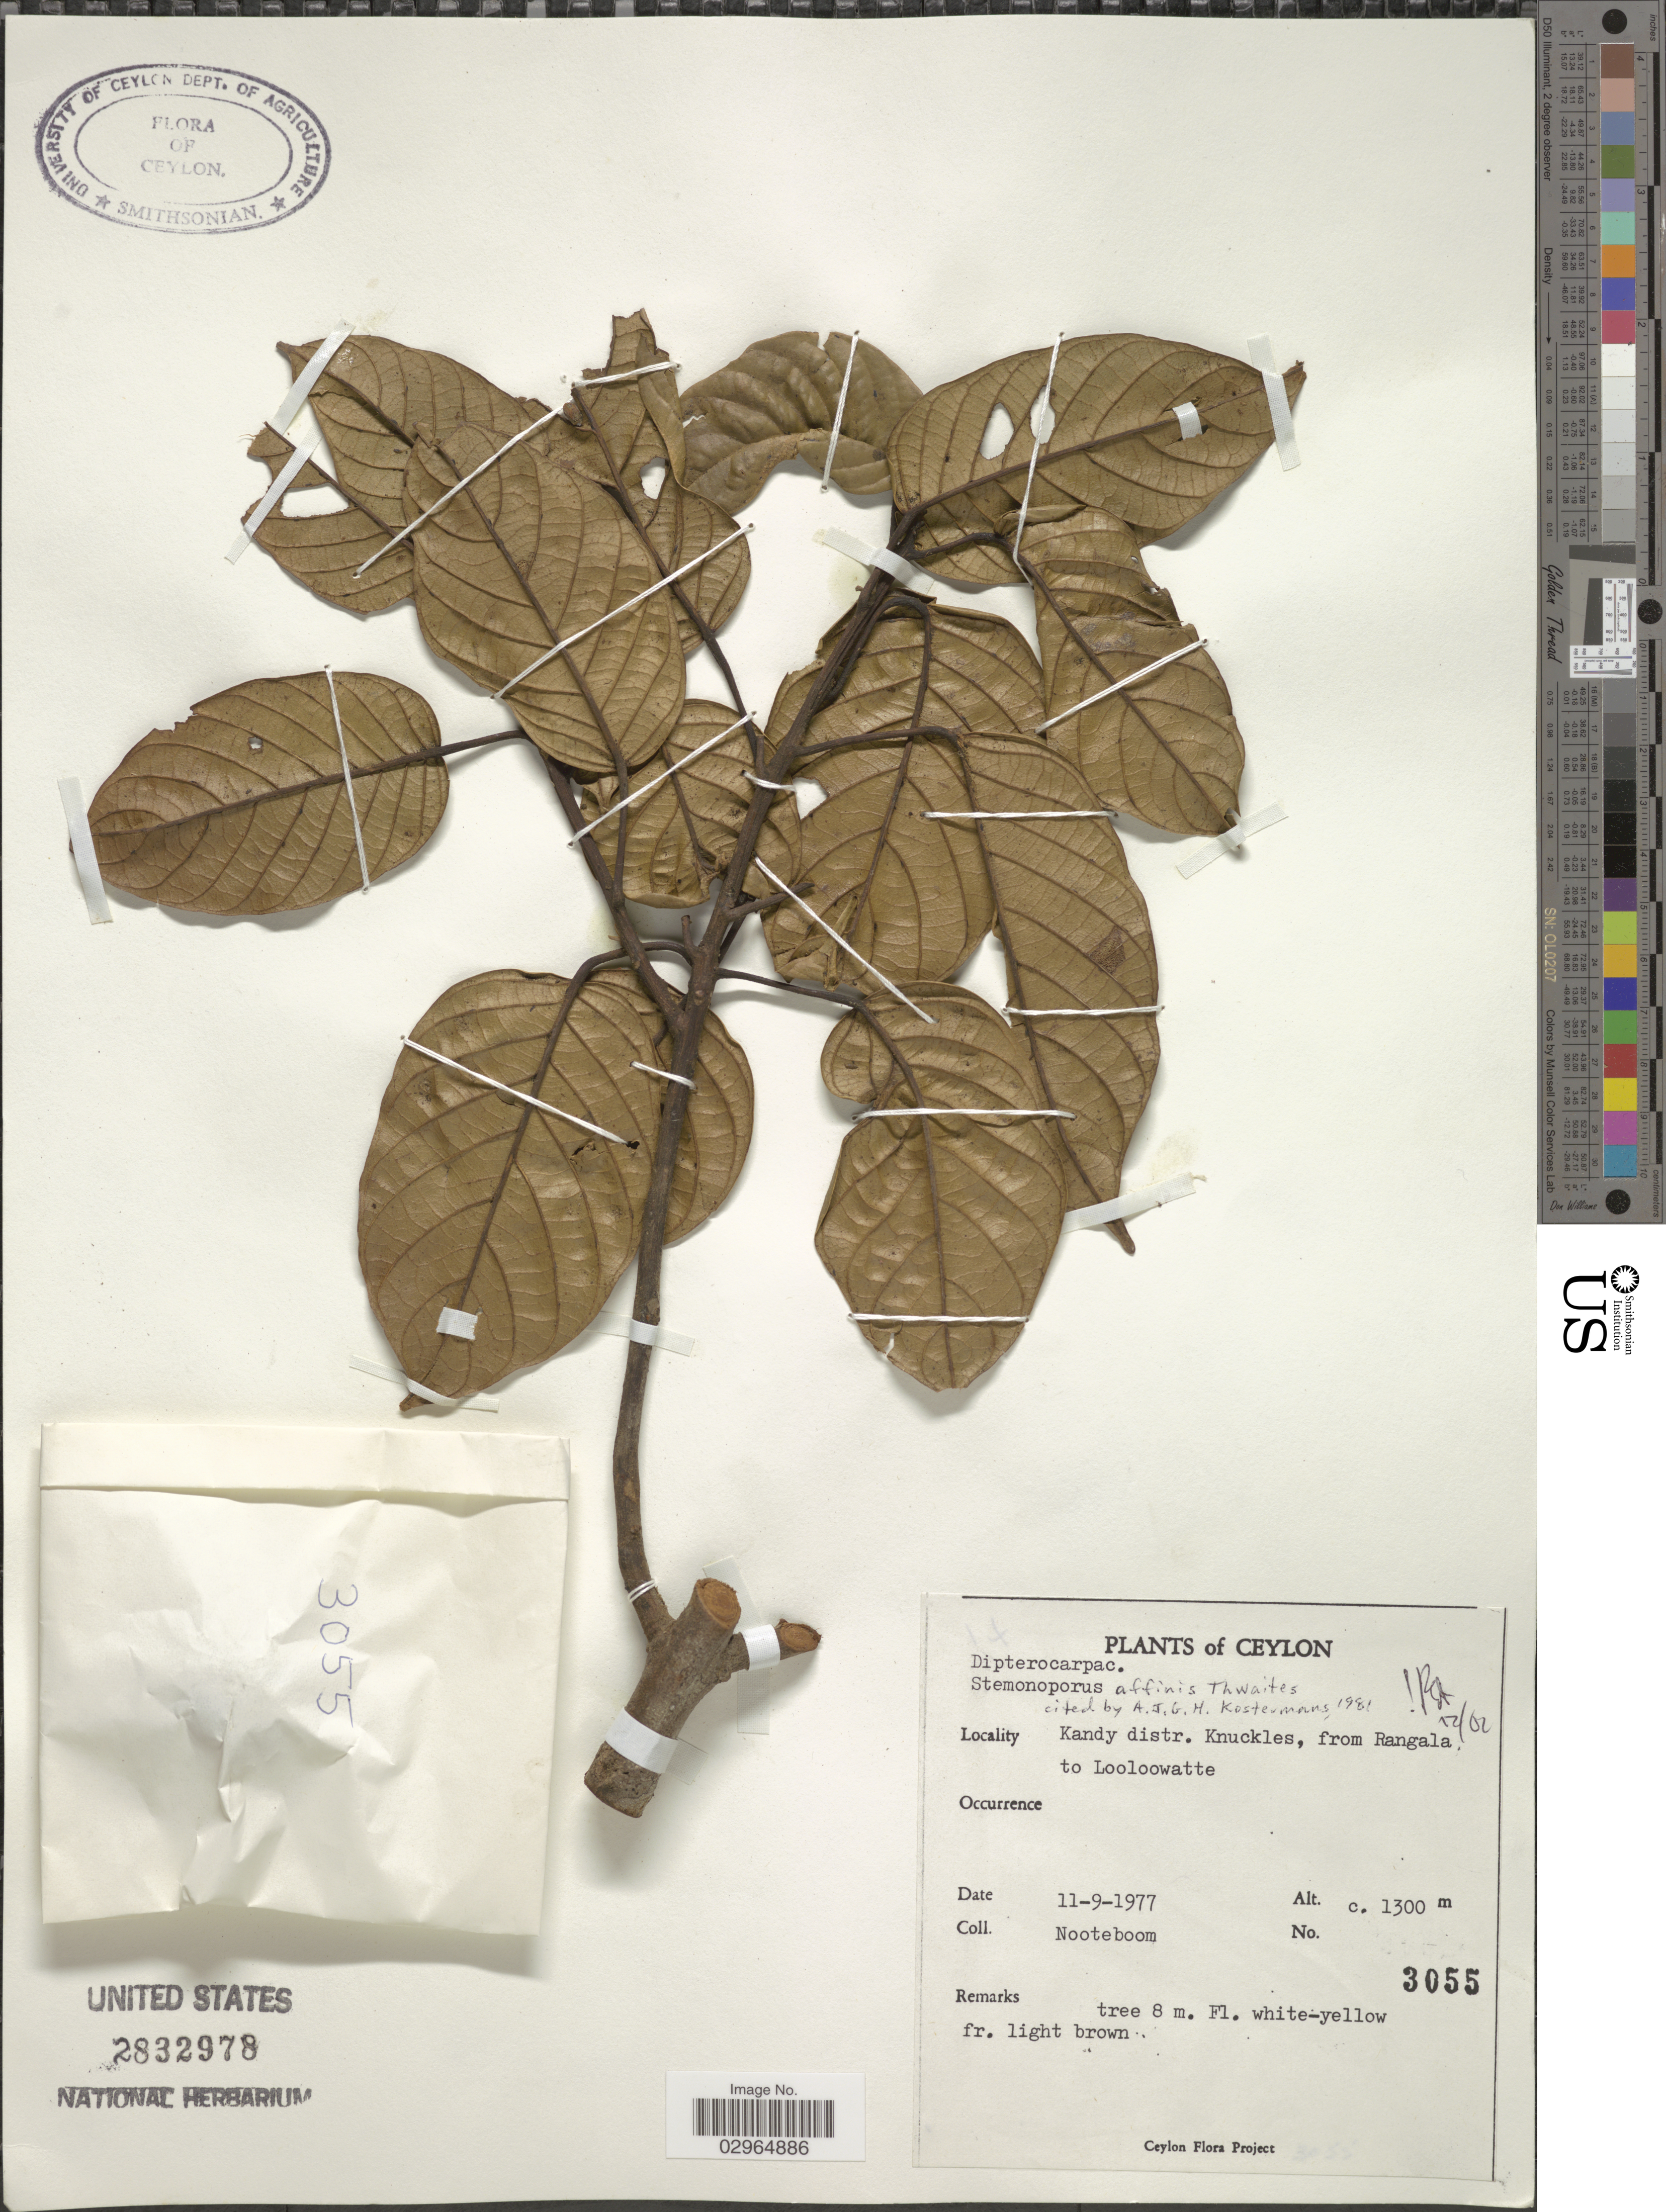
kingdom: Plantae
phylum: Tracheophyta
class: Magnoliopsida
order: Malvales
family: Dipterocarpaceae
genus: Stemonoporus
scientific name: Stemonoporus affinis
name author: Thwaites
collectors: Nooteboom, --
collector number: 3055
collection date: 1977-09-11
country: Sri Lanka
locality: Ceylon. Kandy distr. Knuckles, from Rangala to Looloowatte.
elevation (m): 1300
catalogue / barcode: US 2832978